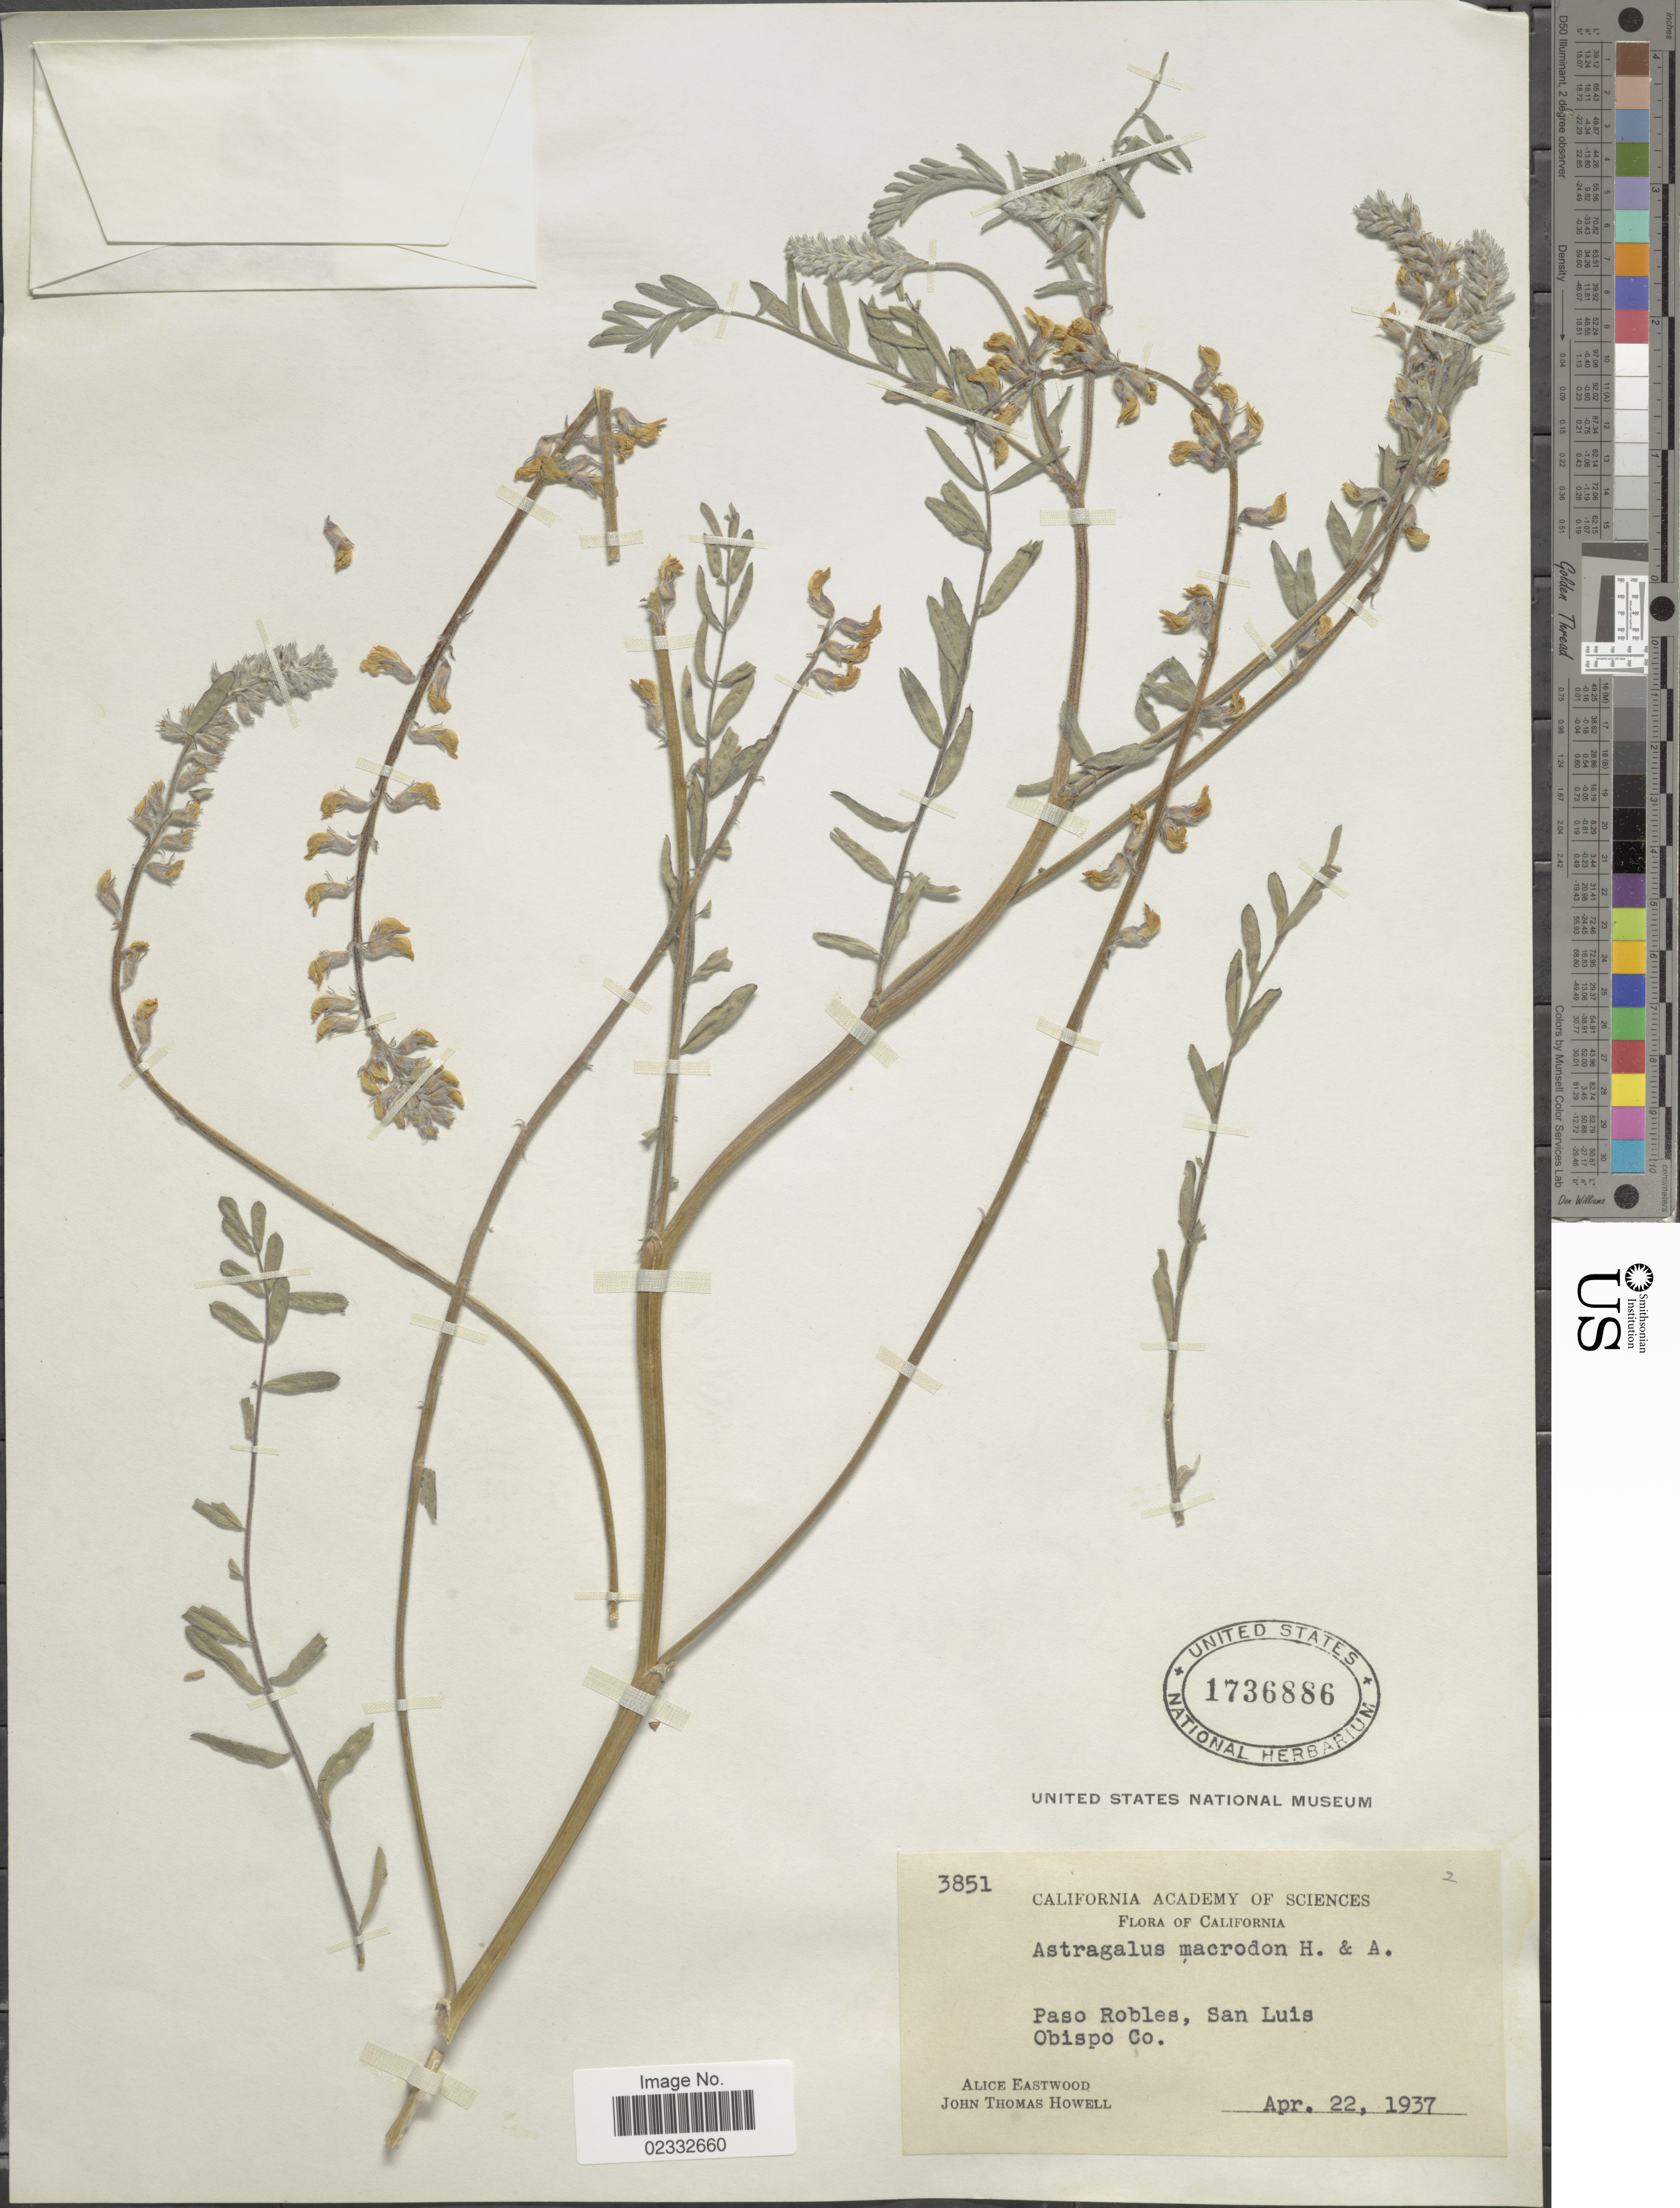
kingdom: Plantae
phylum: Tracheophyta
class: Magnoliopsida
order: Fabales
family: Fabaceae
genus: Astragalus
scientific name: Astragalus macrodon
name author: (Hook. & Arn.) A. Gray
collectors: A. Eastwood & J. T. Howell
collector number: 3851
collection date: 1937-04-22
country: United States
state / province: California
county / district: San Luis Obispo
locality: Paso Robles, San Luis. Obispo Co.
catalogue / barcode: US 1736886